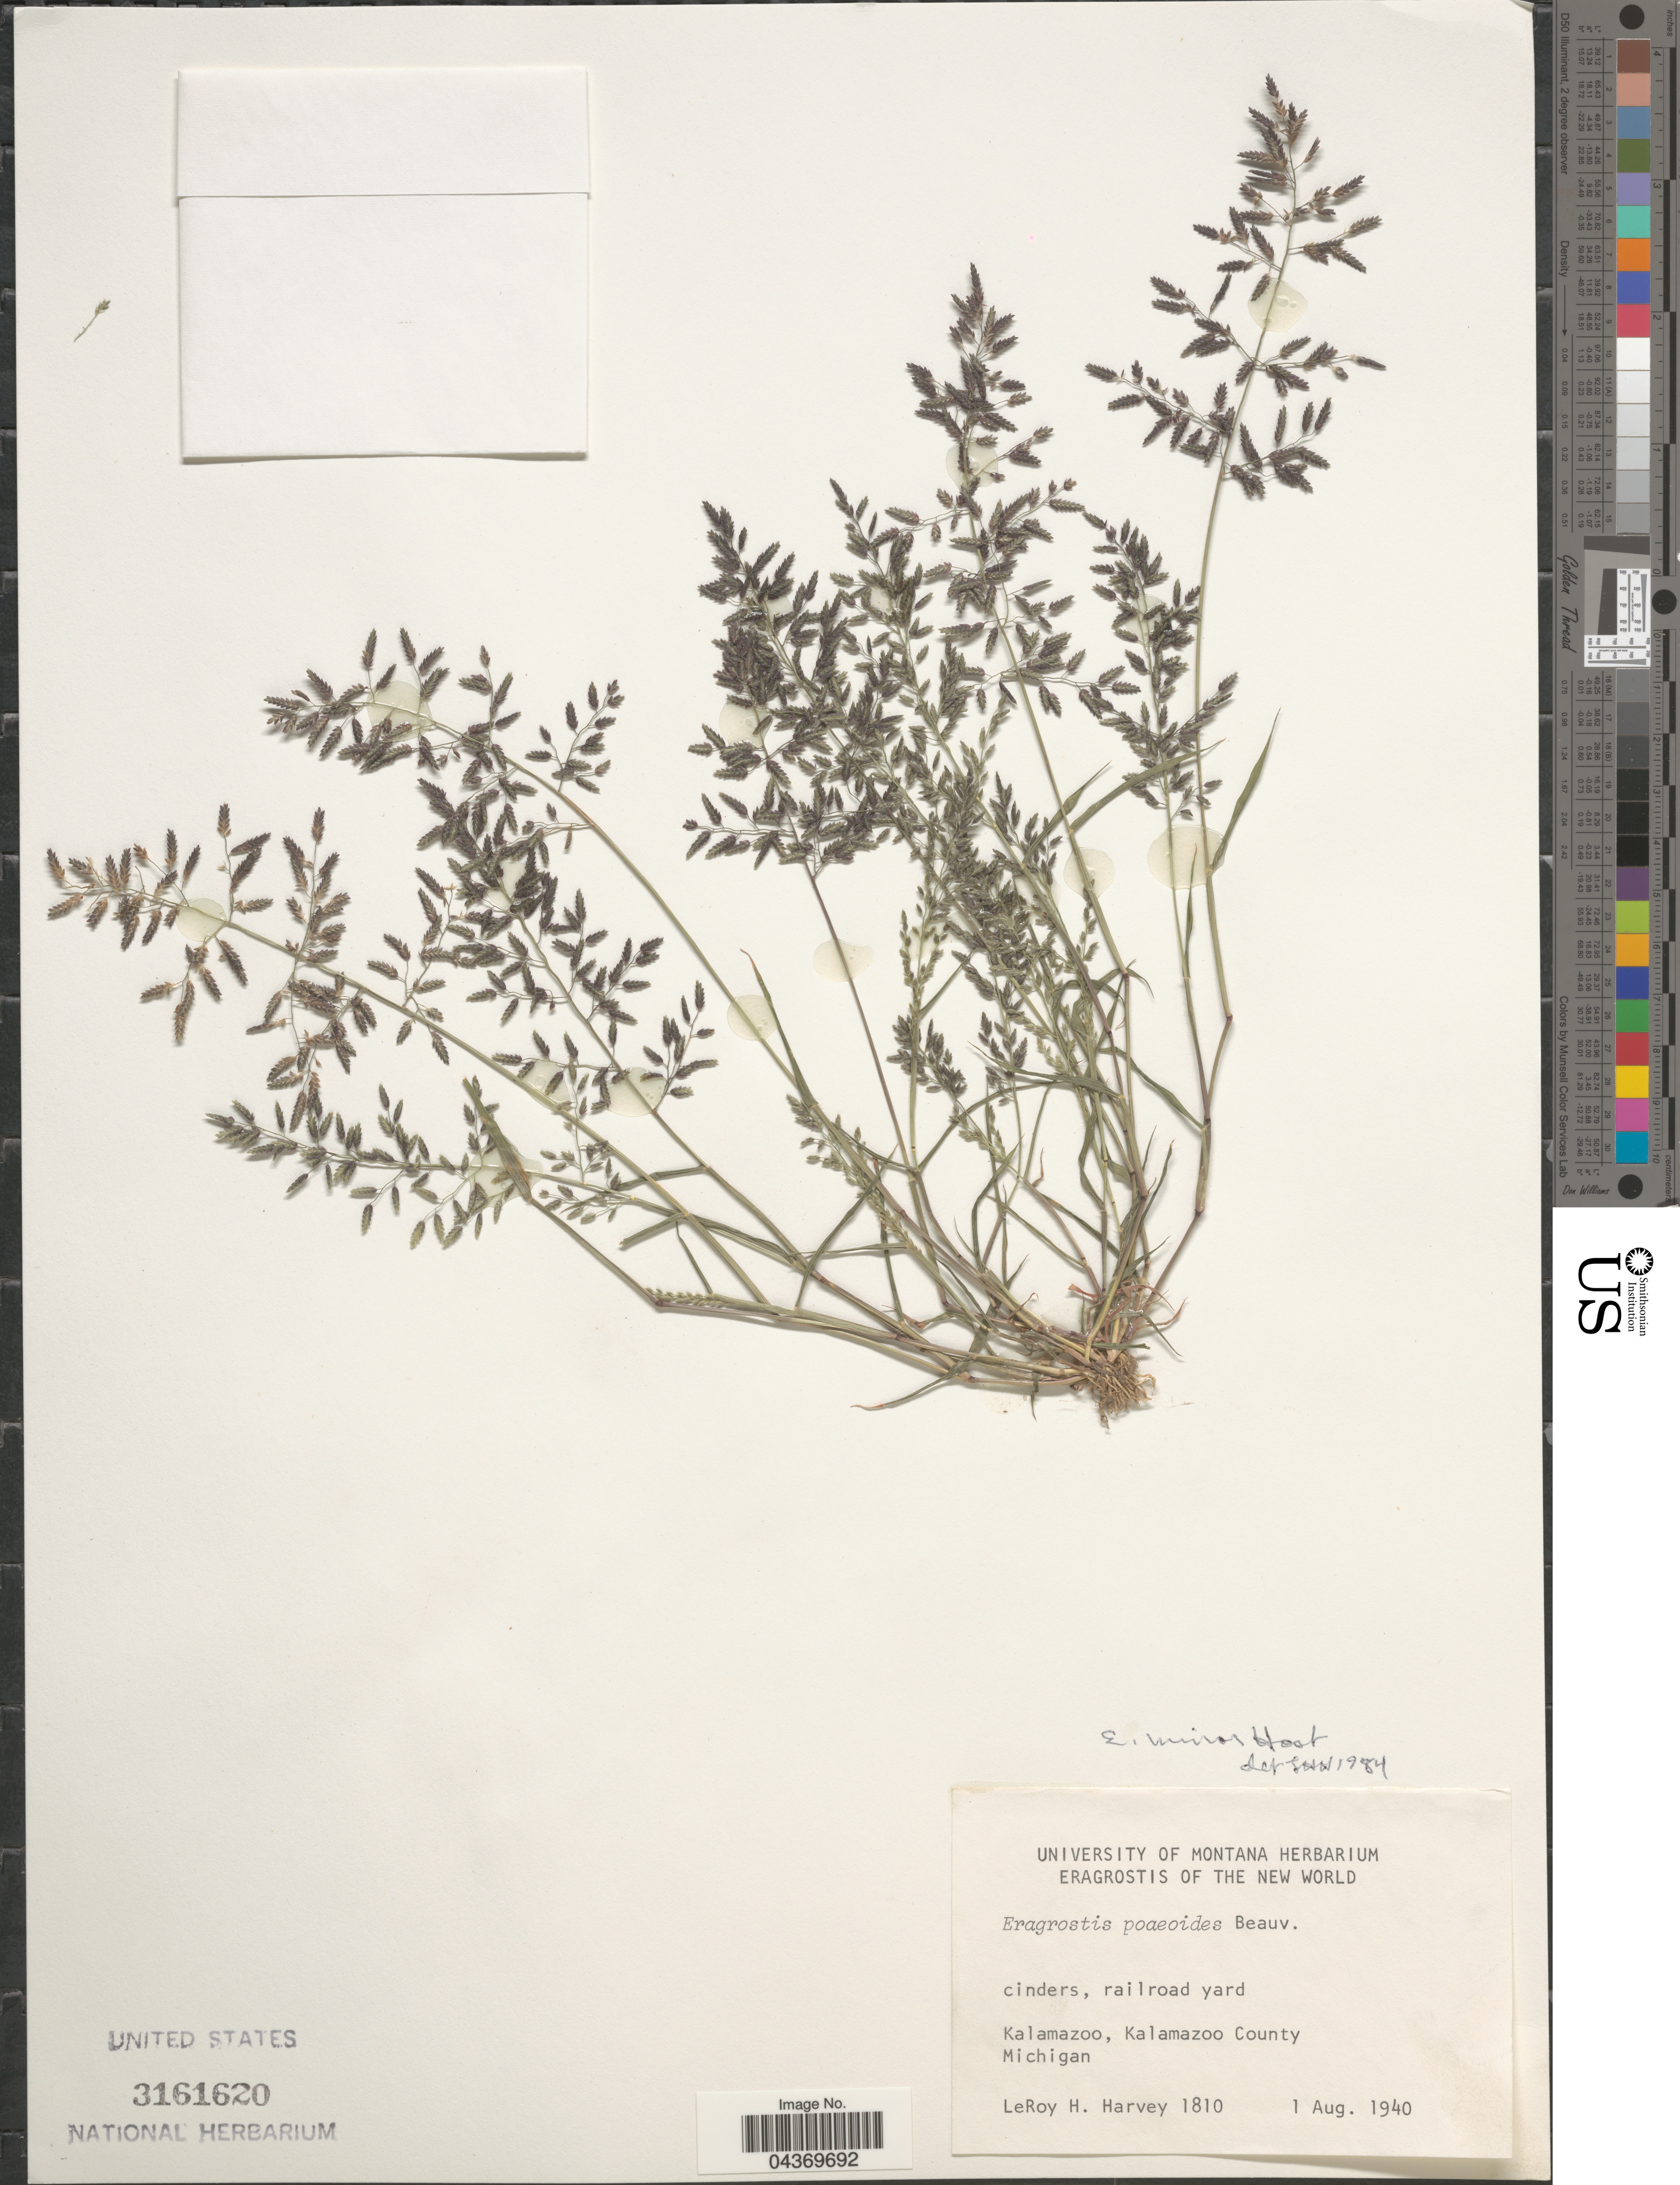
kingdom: Plantae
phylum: Tracheophyta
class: Liliopsida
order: Poales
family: Poaceae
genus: Eragrostis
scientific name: Eragrostis minor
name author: Host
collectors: L. H. Harvey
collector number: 1810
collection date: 1940-08-01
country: United States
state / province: Michigan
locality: Cinders, railroad yard. Kalamazoo, Kalamazoo County.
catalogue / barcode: US 3161620